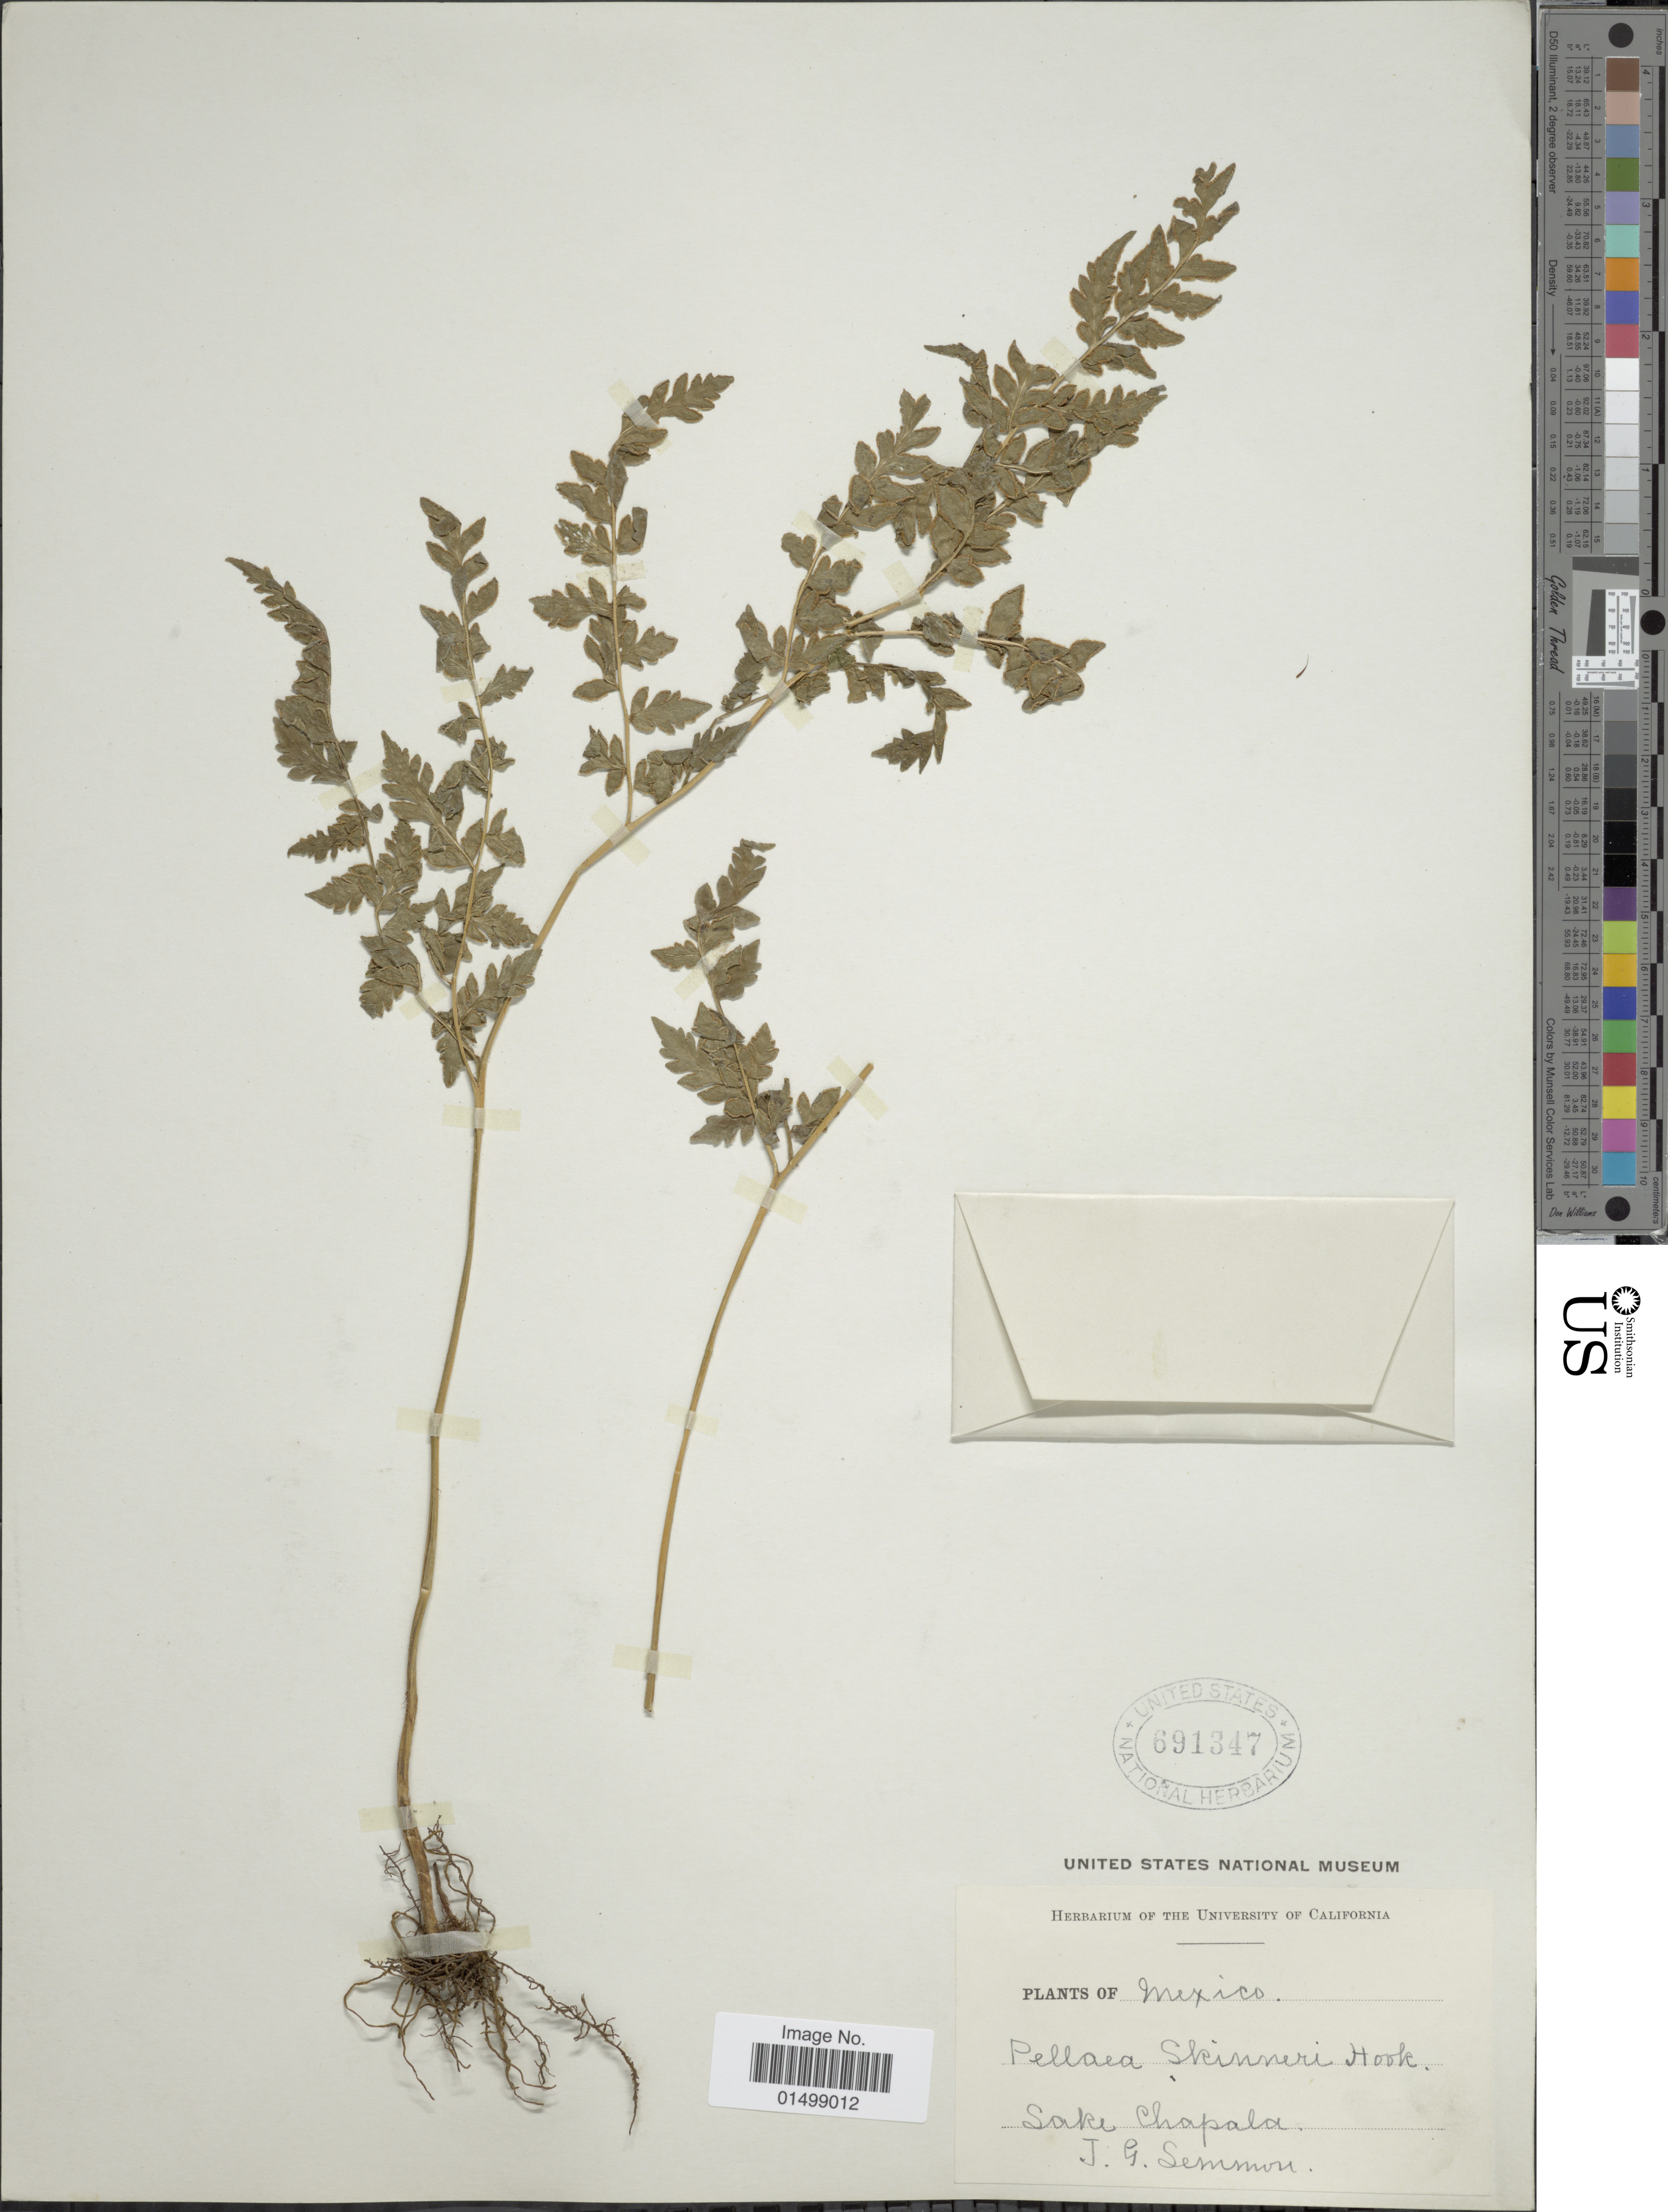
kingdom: Plantae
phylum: Tracheophyta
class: Polypodiopsida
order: Polypodiales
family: Pteridaceae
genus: Cheilanthes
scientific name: Cheilanthes skinneri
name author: (Hook.) T. Moore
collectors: J. Semmon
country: Mexico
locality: Mexico, Sake Chapala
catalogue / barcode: US 691347